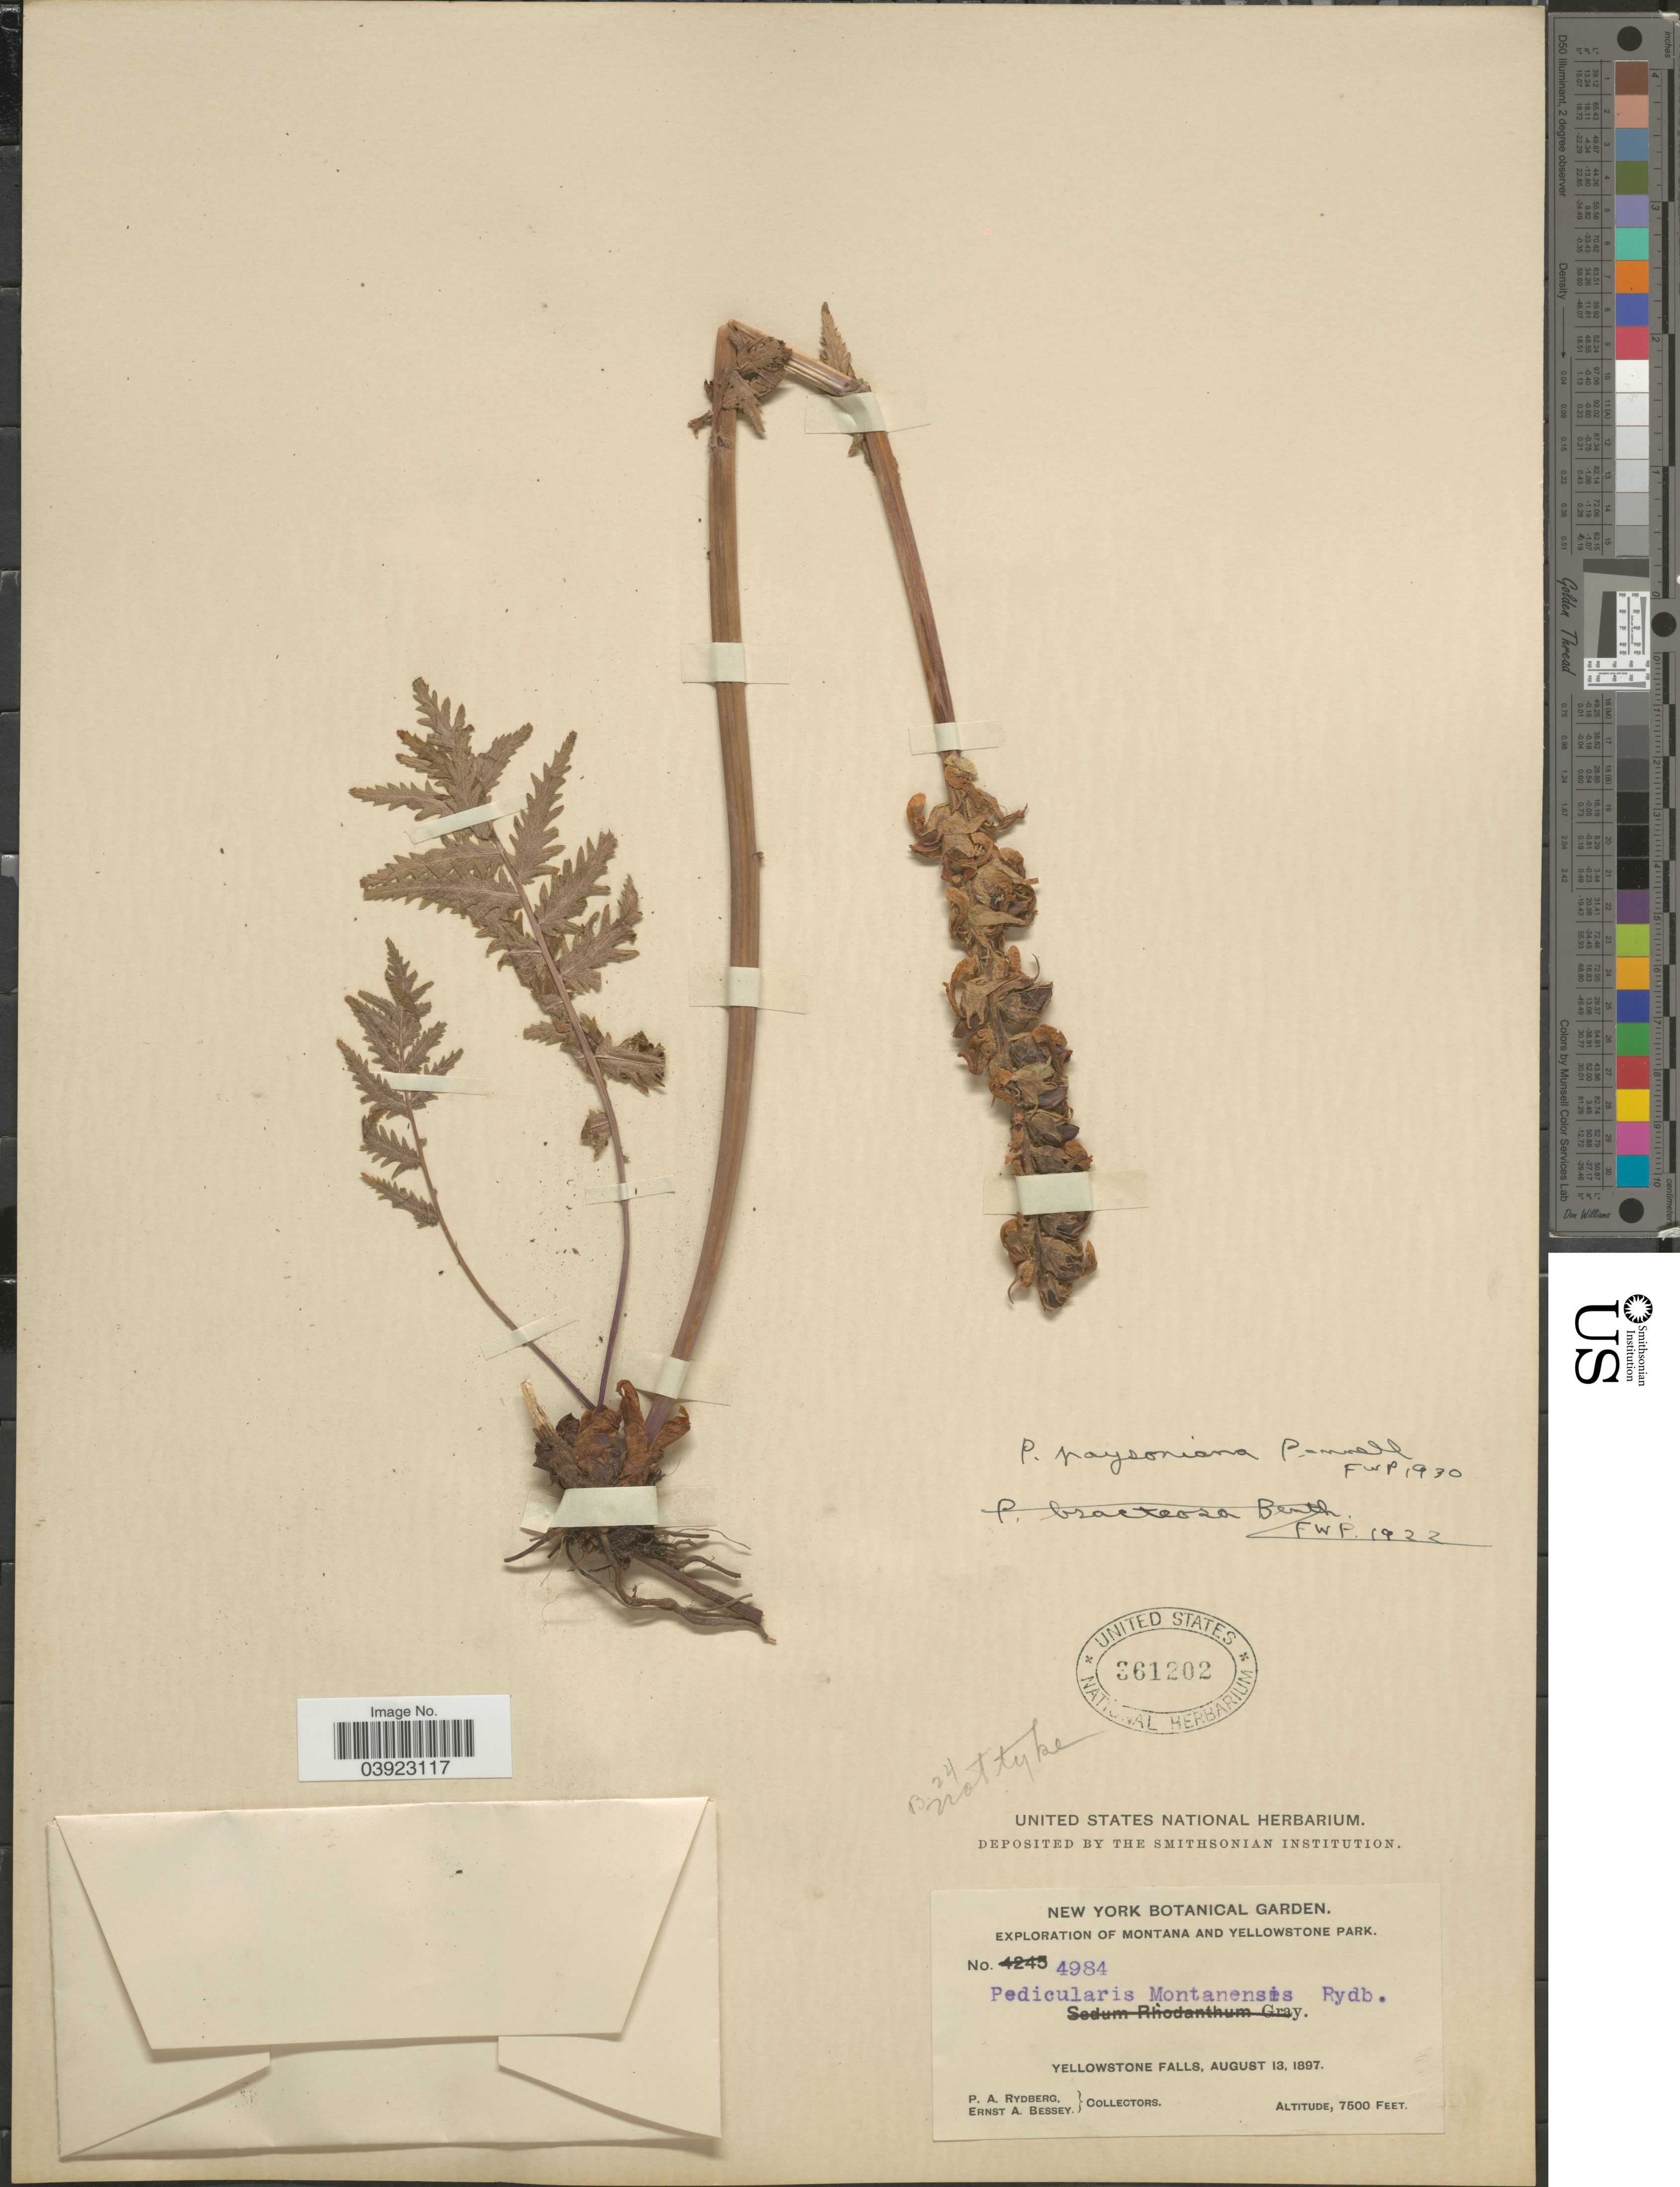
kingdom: Plantae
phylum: Tracheophyta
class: Magnoliopsida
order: Lamiales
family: Orobanchaceae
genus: Pedicularis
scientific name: Pedicularis paysoniana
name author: Pennell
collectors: P. A. Rydberg & E. A. Bessey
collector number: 4984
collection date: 1897-08-13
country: United States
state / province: Montana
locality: Yellowstone Park. Yellowstone Falls.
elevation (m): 2286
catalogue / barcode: US 361202